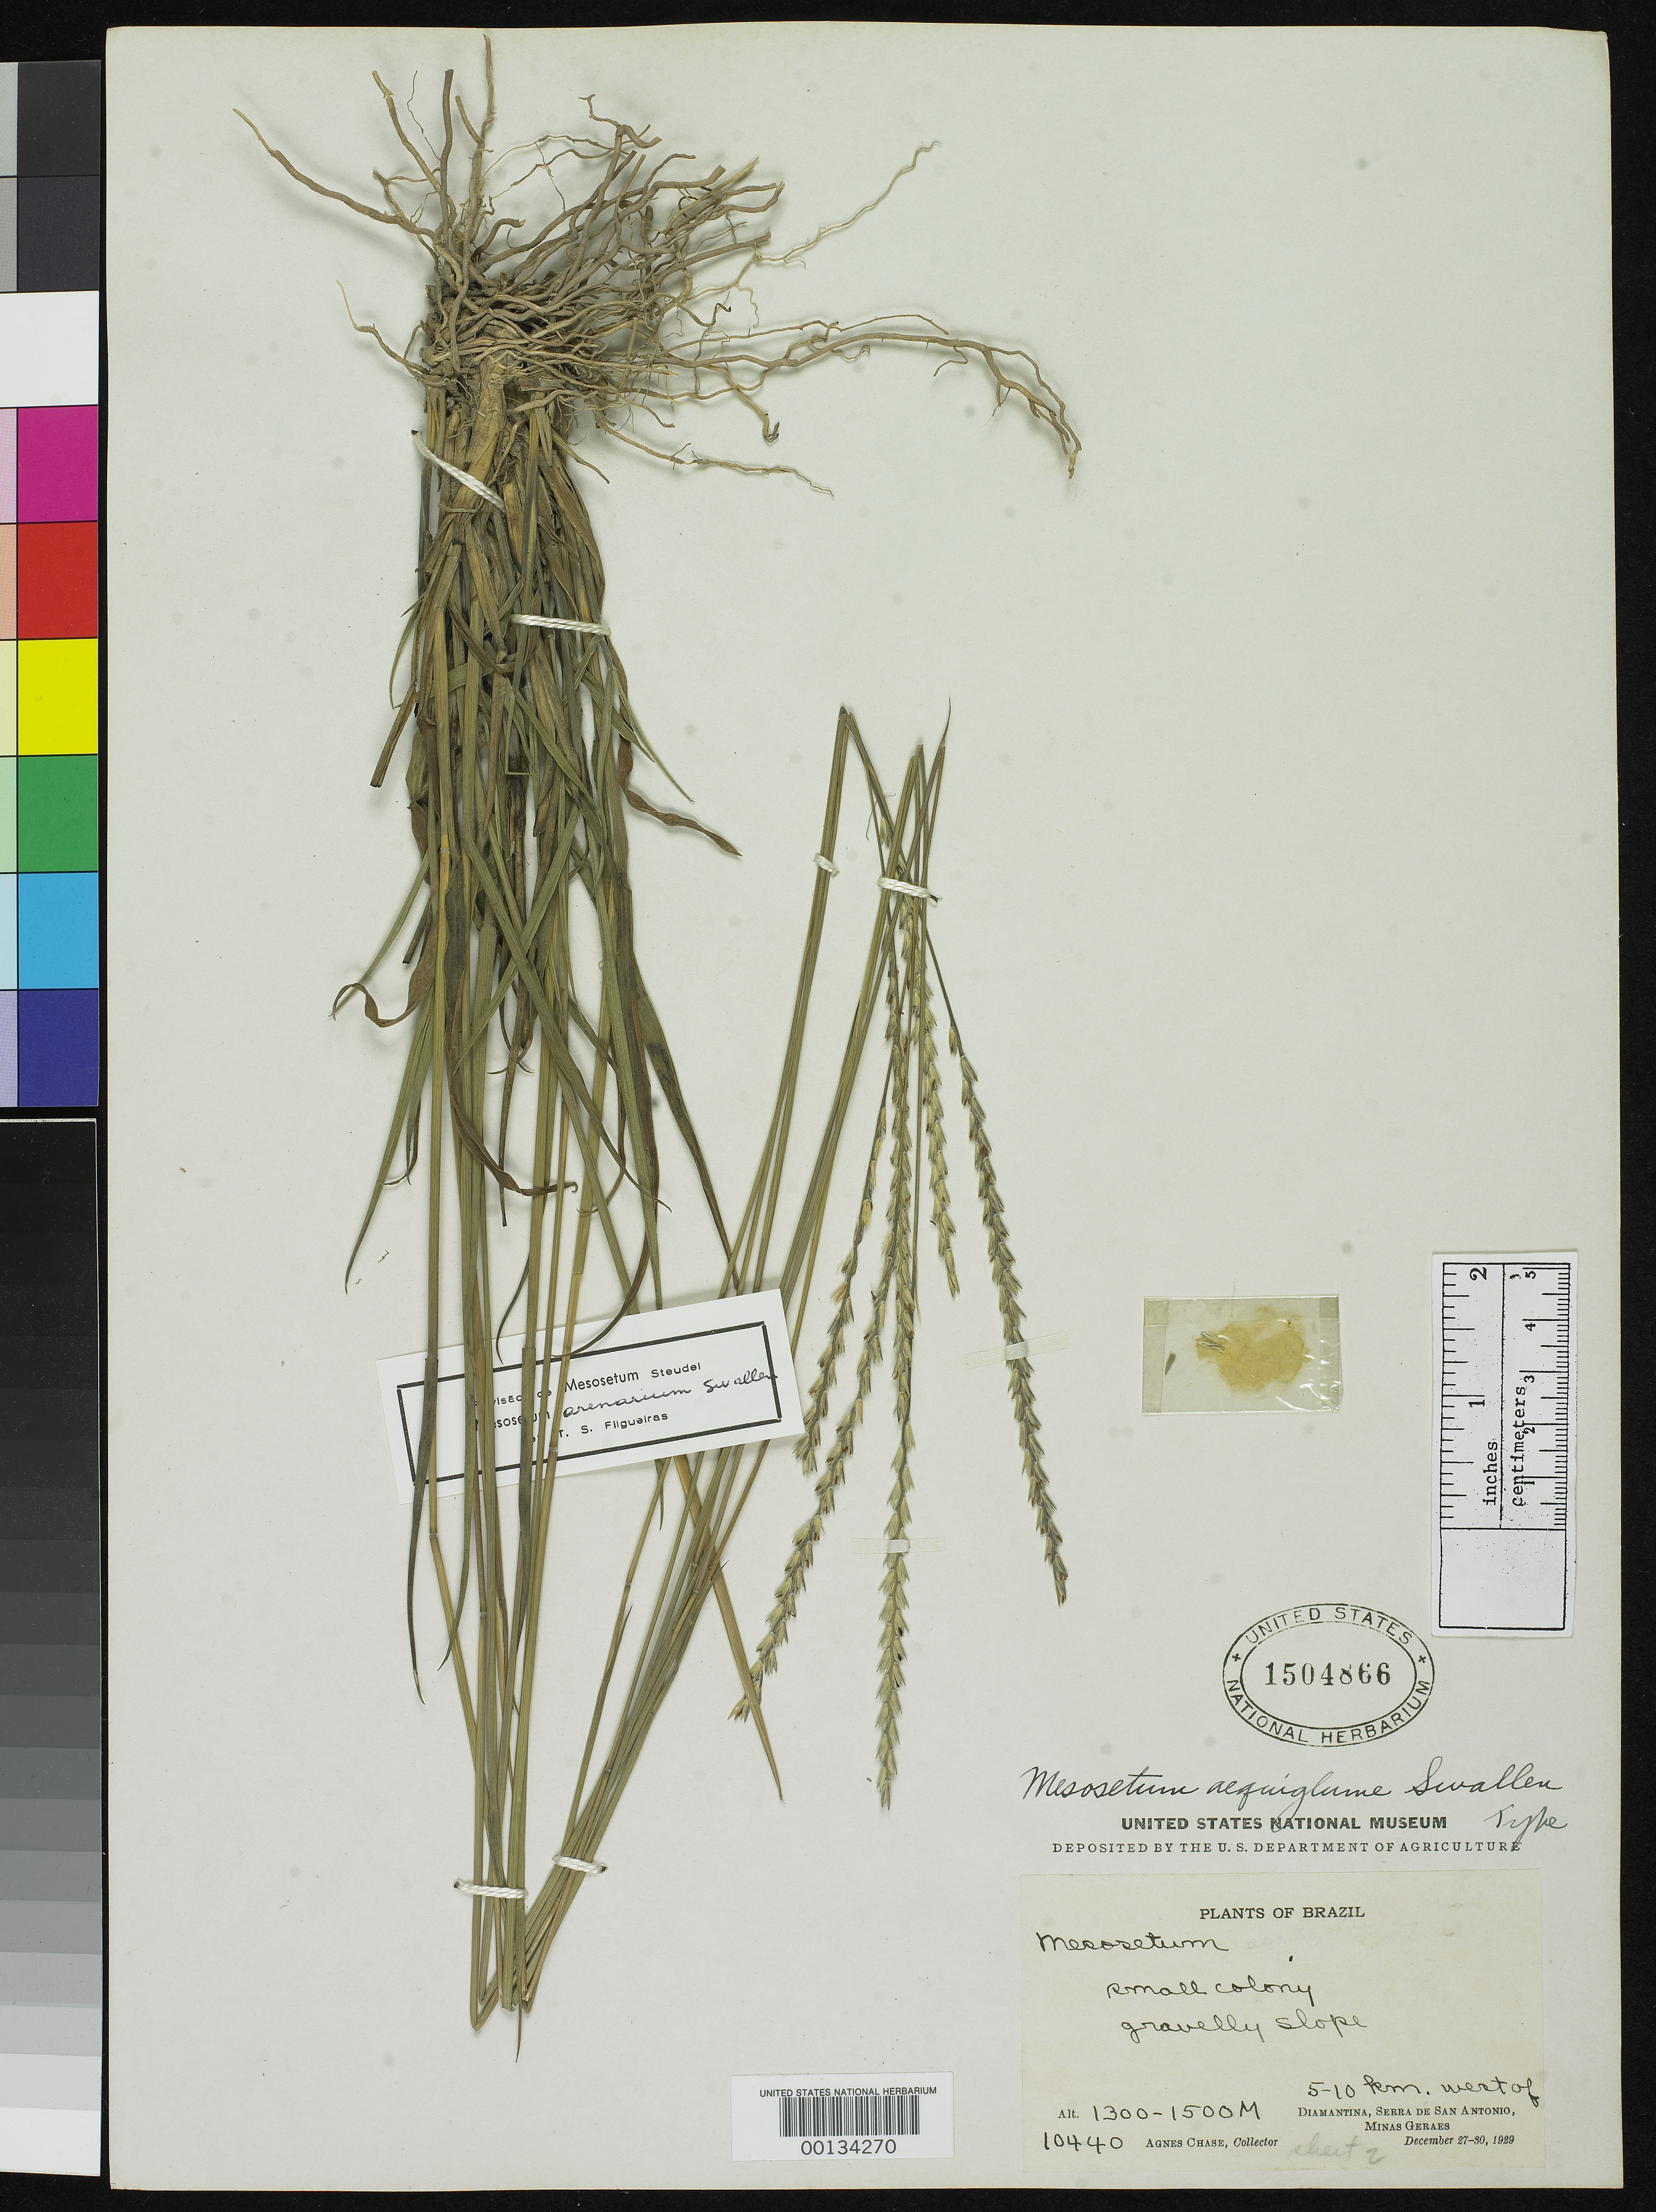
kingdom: Plantae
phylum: Tracheophyta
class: Liliopsida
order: Poales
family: Poaceae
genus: Mesosetum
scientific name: Mesosetum aequiglume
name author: Swallen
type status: Holotype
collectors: A. Chase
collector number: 10440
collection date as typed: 27 Dec 1929 to 30 Dec 1929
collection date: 1929-12-27/1929-12-30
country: Brazil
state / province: Minas Gerais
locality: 5-10 km W of Diamantina, Serra de San Antonio.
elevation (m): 1300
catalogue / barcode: US 1504866